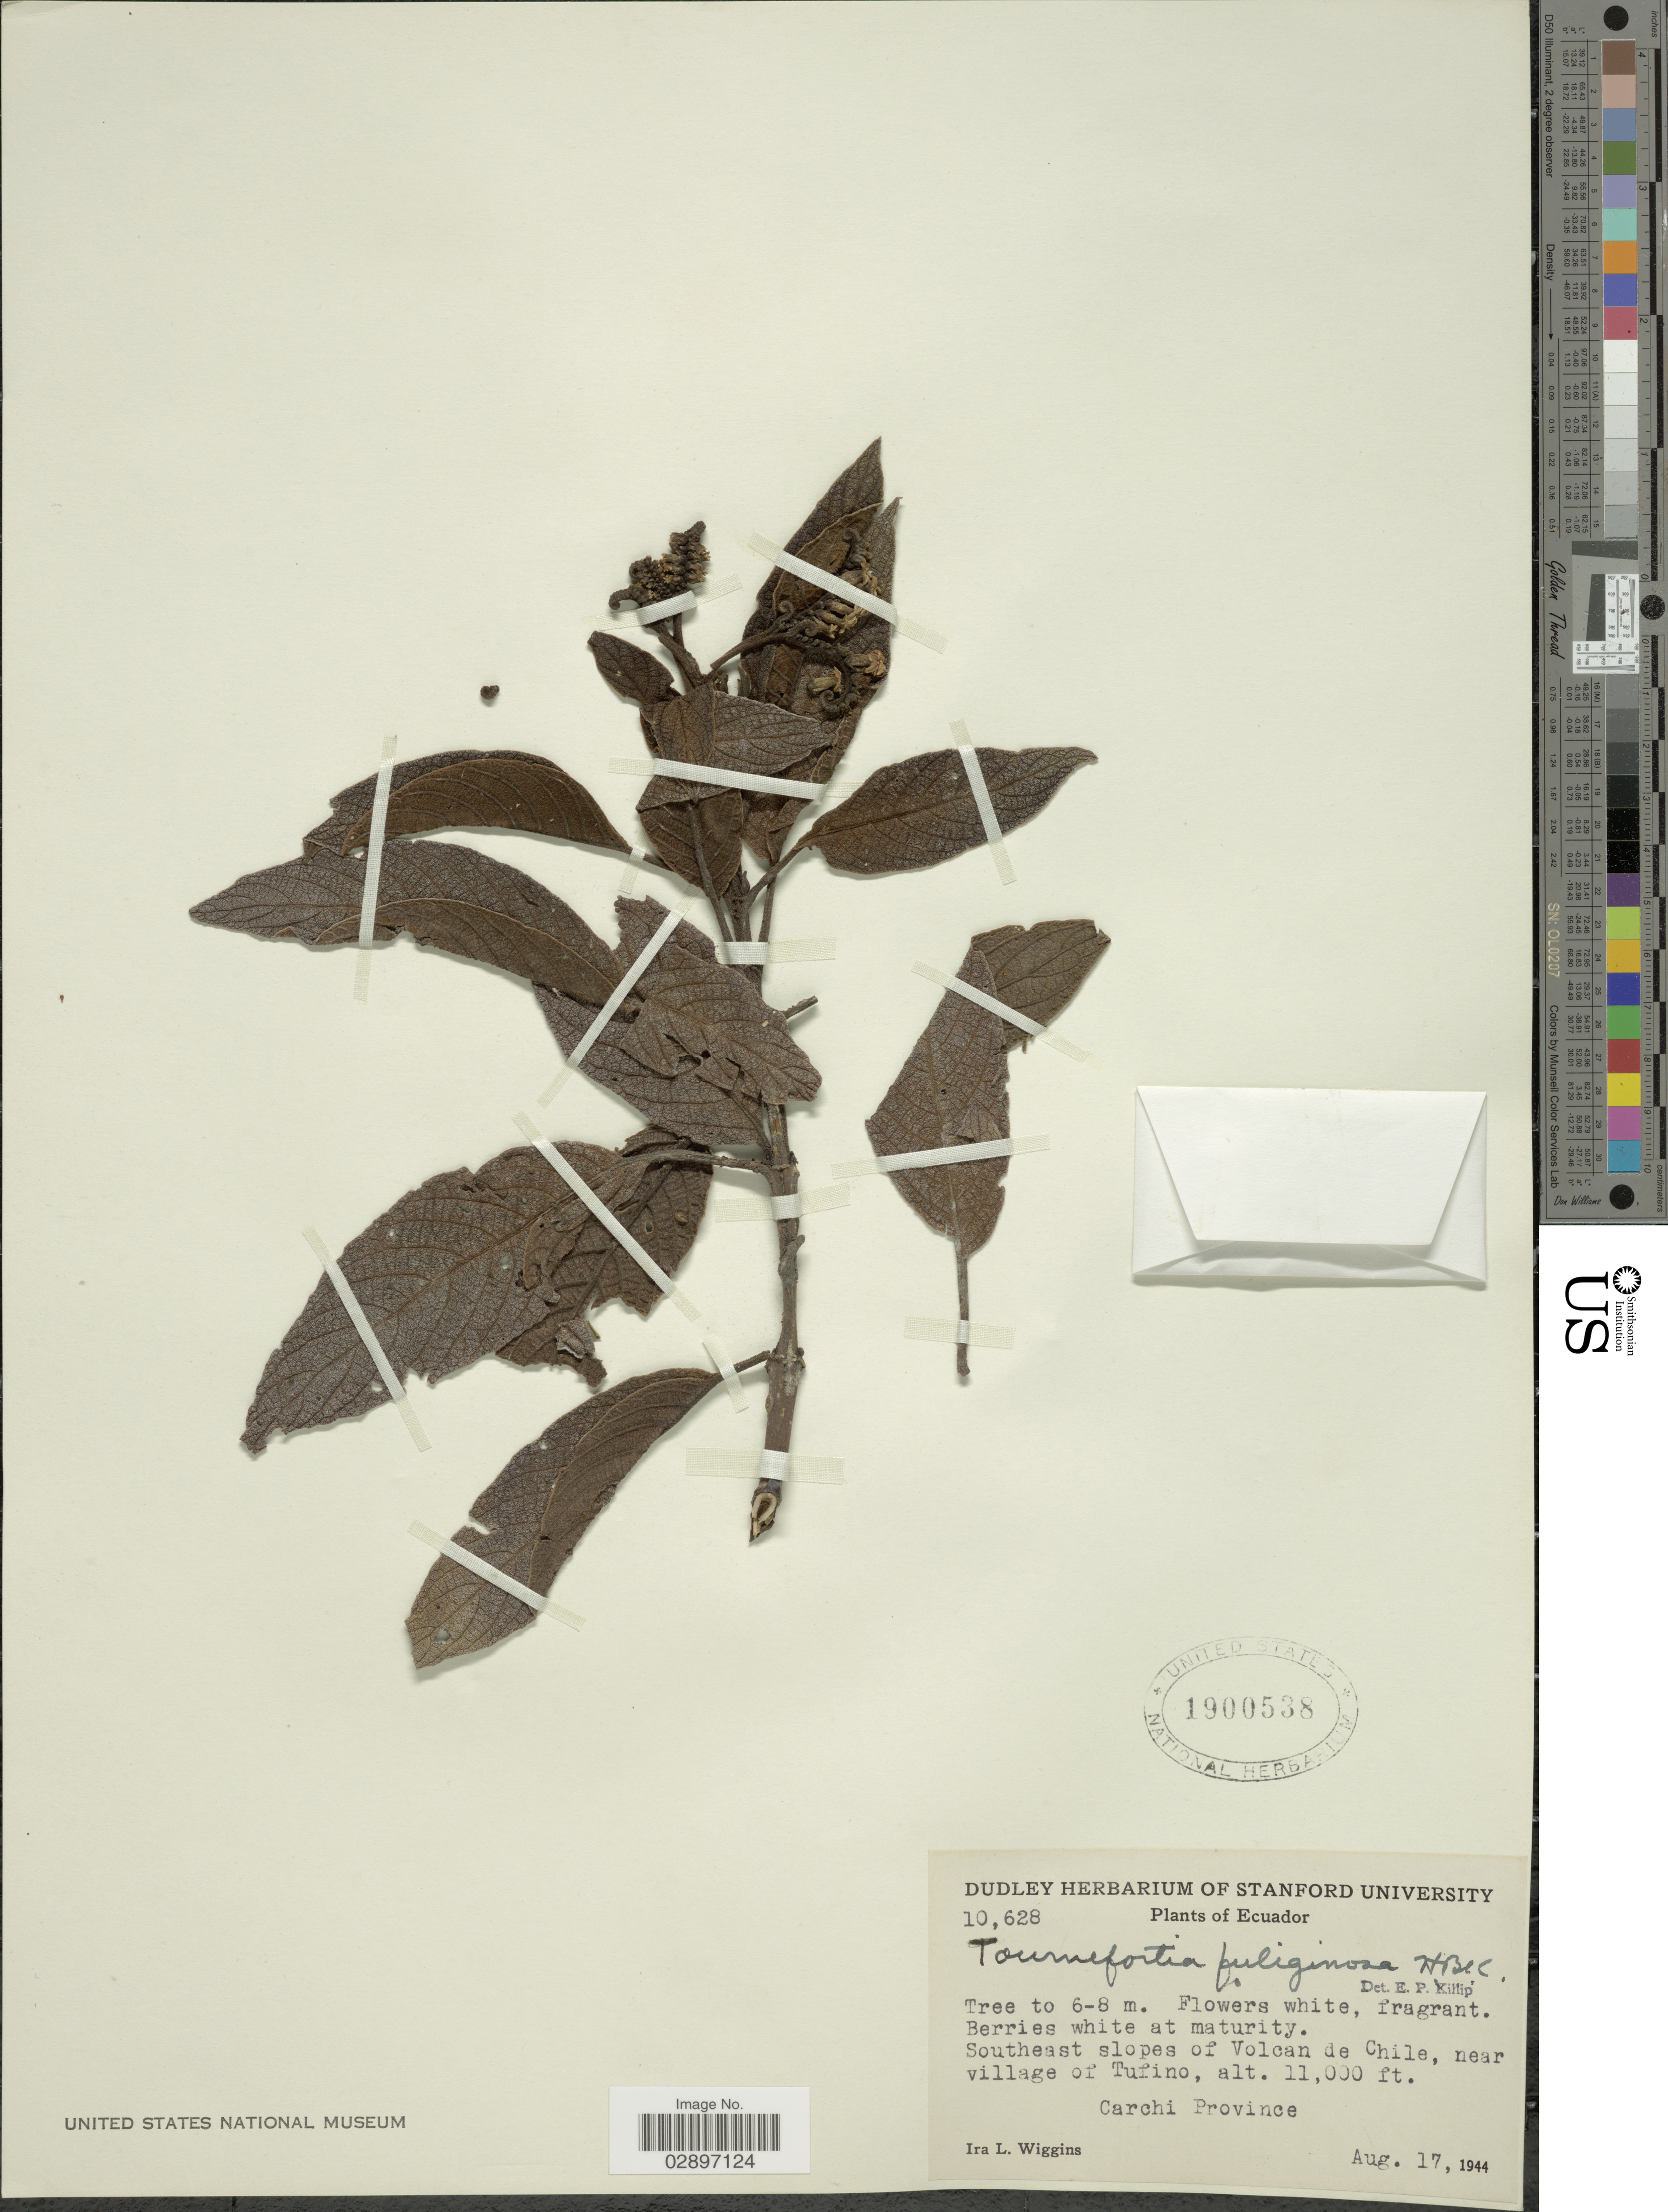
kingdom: Plantae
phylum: Tracheophyta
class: Magnoliopsida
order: Boraginales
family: Heliotropiaceae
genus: Tournefortia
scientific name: Tournefortia fuliginosa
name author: Kunth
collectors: I. L. Wiggins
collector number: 10628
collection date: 1944-08-17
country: Ecuador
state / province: Carchi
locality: Southeast slopes of Volcan de Chile, near village of Tufino.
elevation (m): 3353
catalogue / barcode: US 1900538